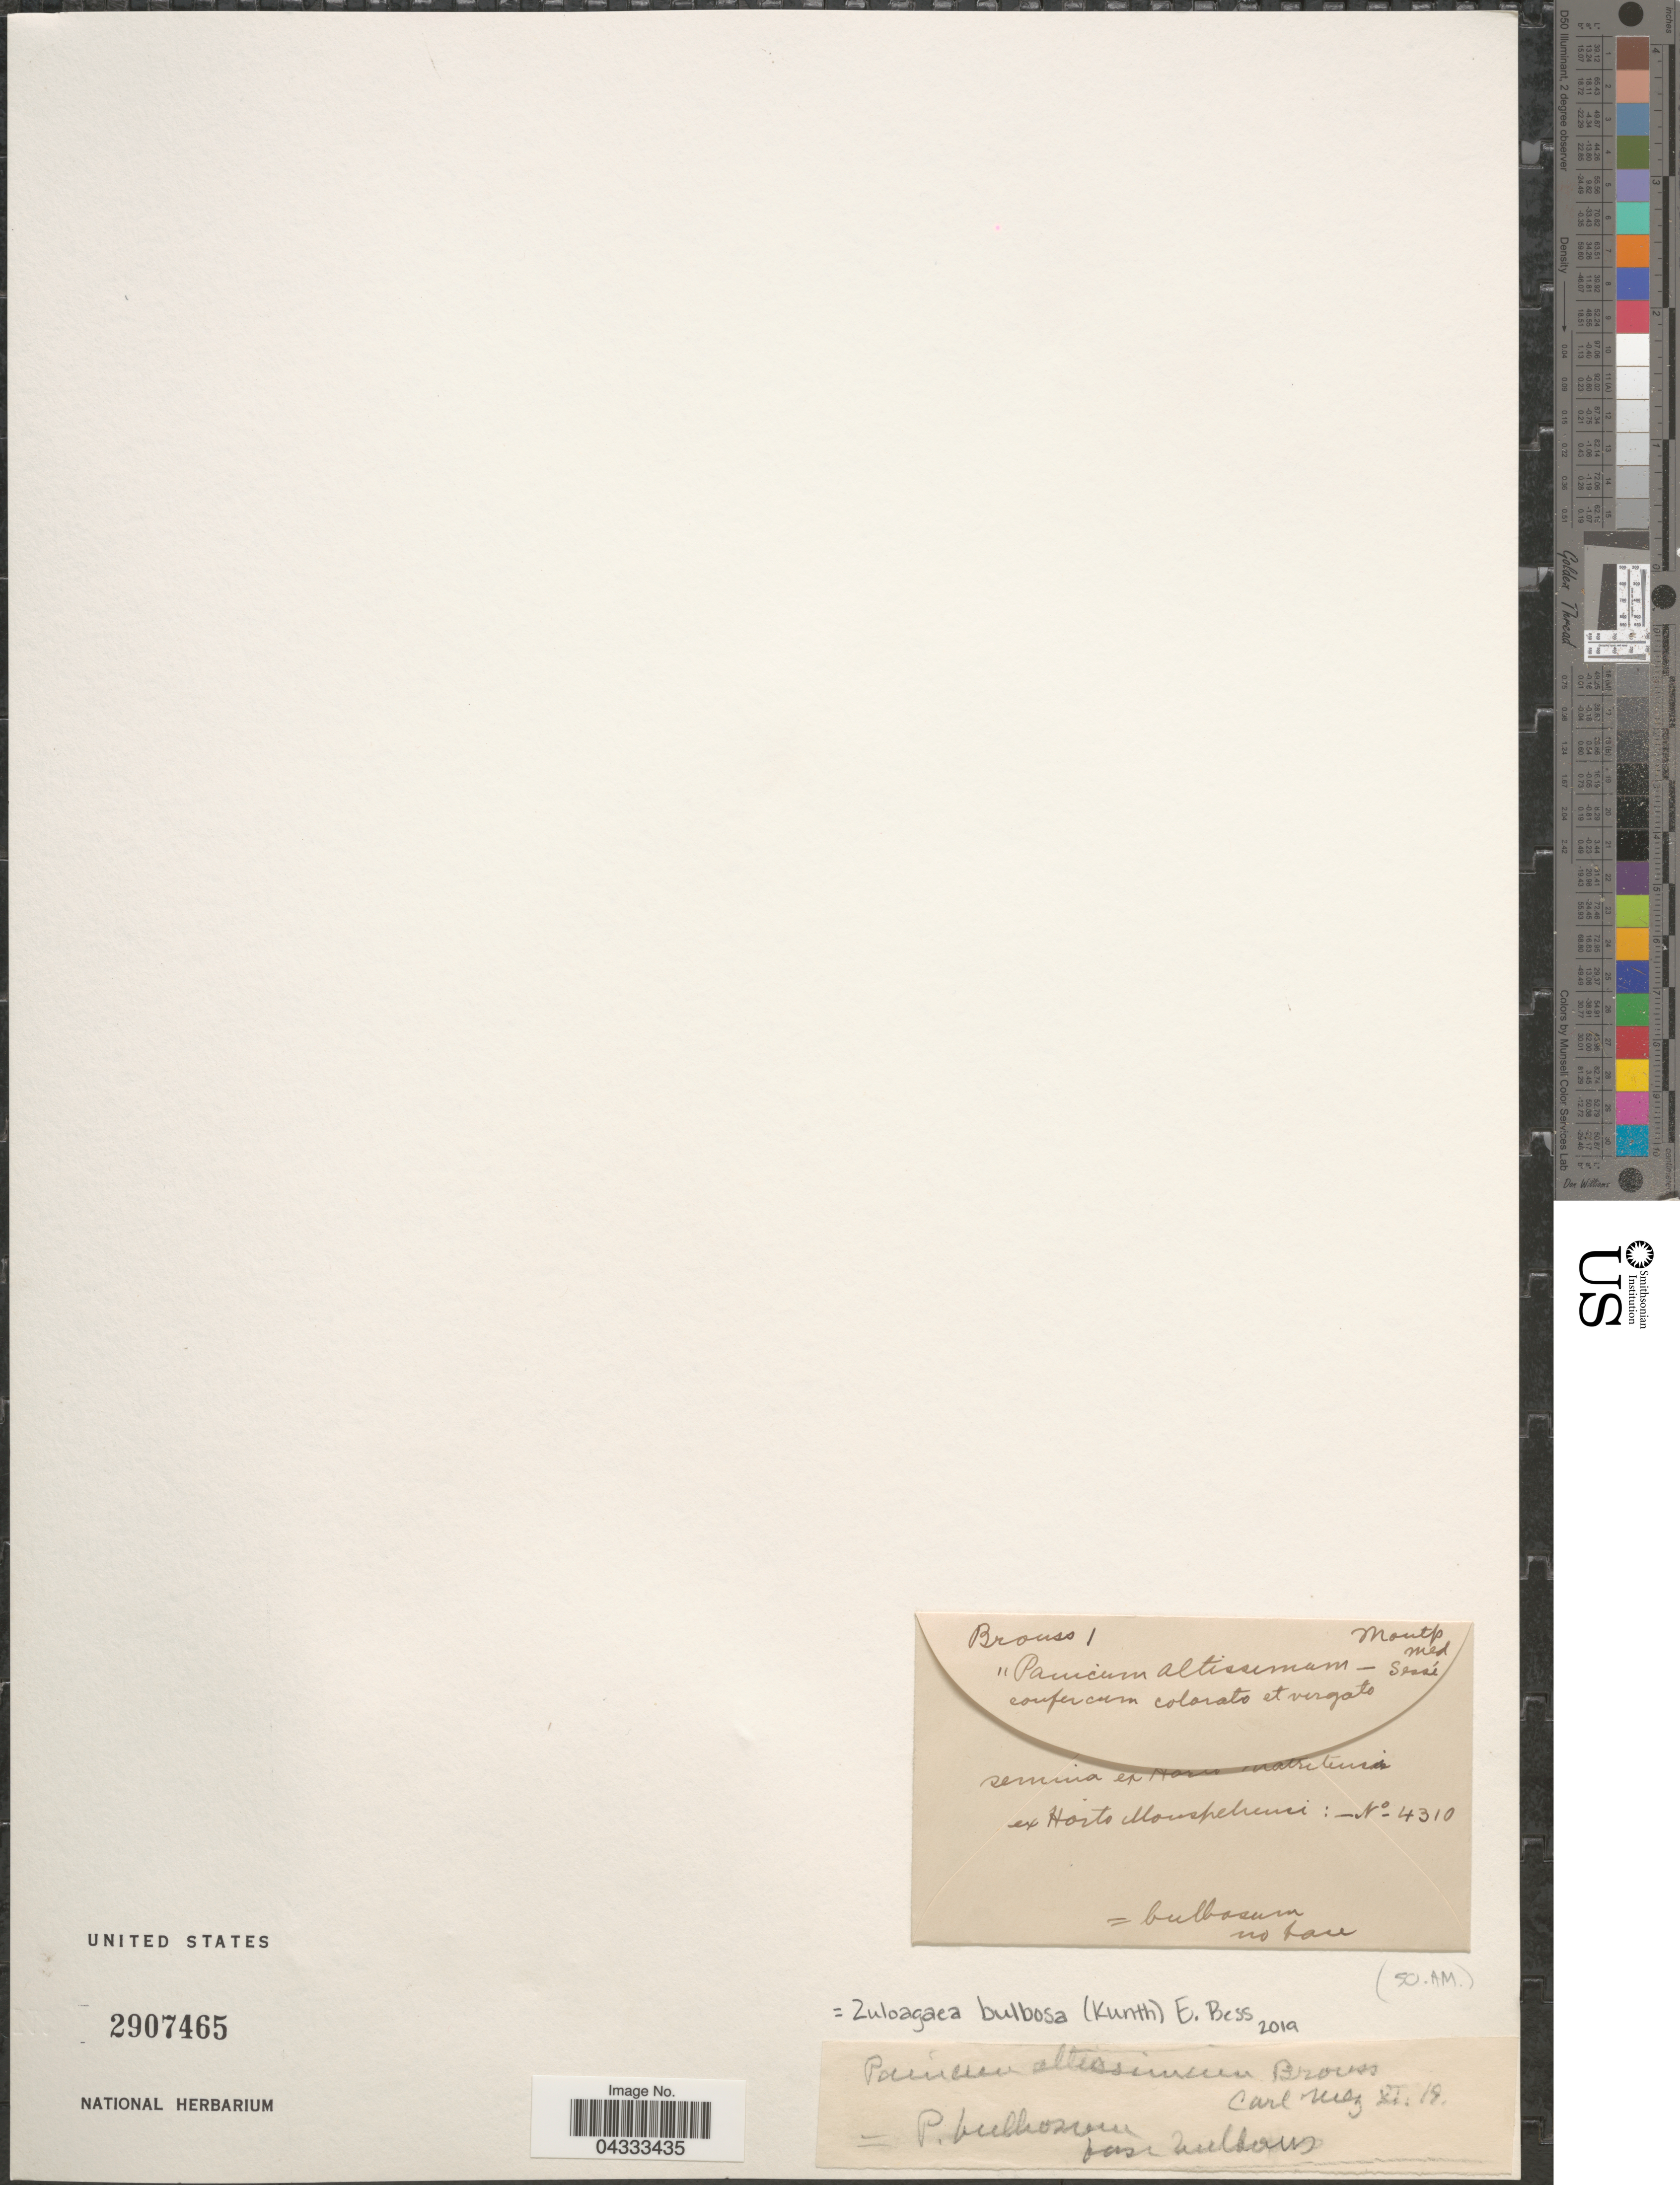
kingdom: Plantae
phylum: Tracheophyta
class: Liliopsida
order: Poales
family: Poaceae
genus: Zuloagaea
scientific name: Zuloagaea bulbosa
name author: (Kunth) E. Bess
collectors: Brouss.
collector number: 1?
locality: Horto Mons [illegible text].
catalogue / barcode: US 2907465